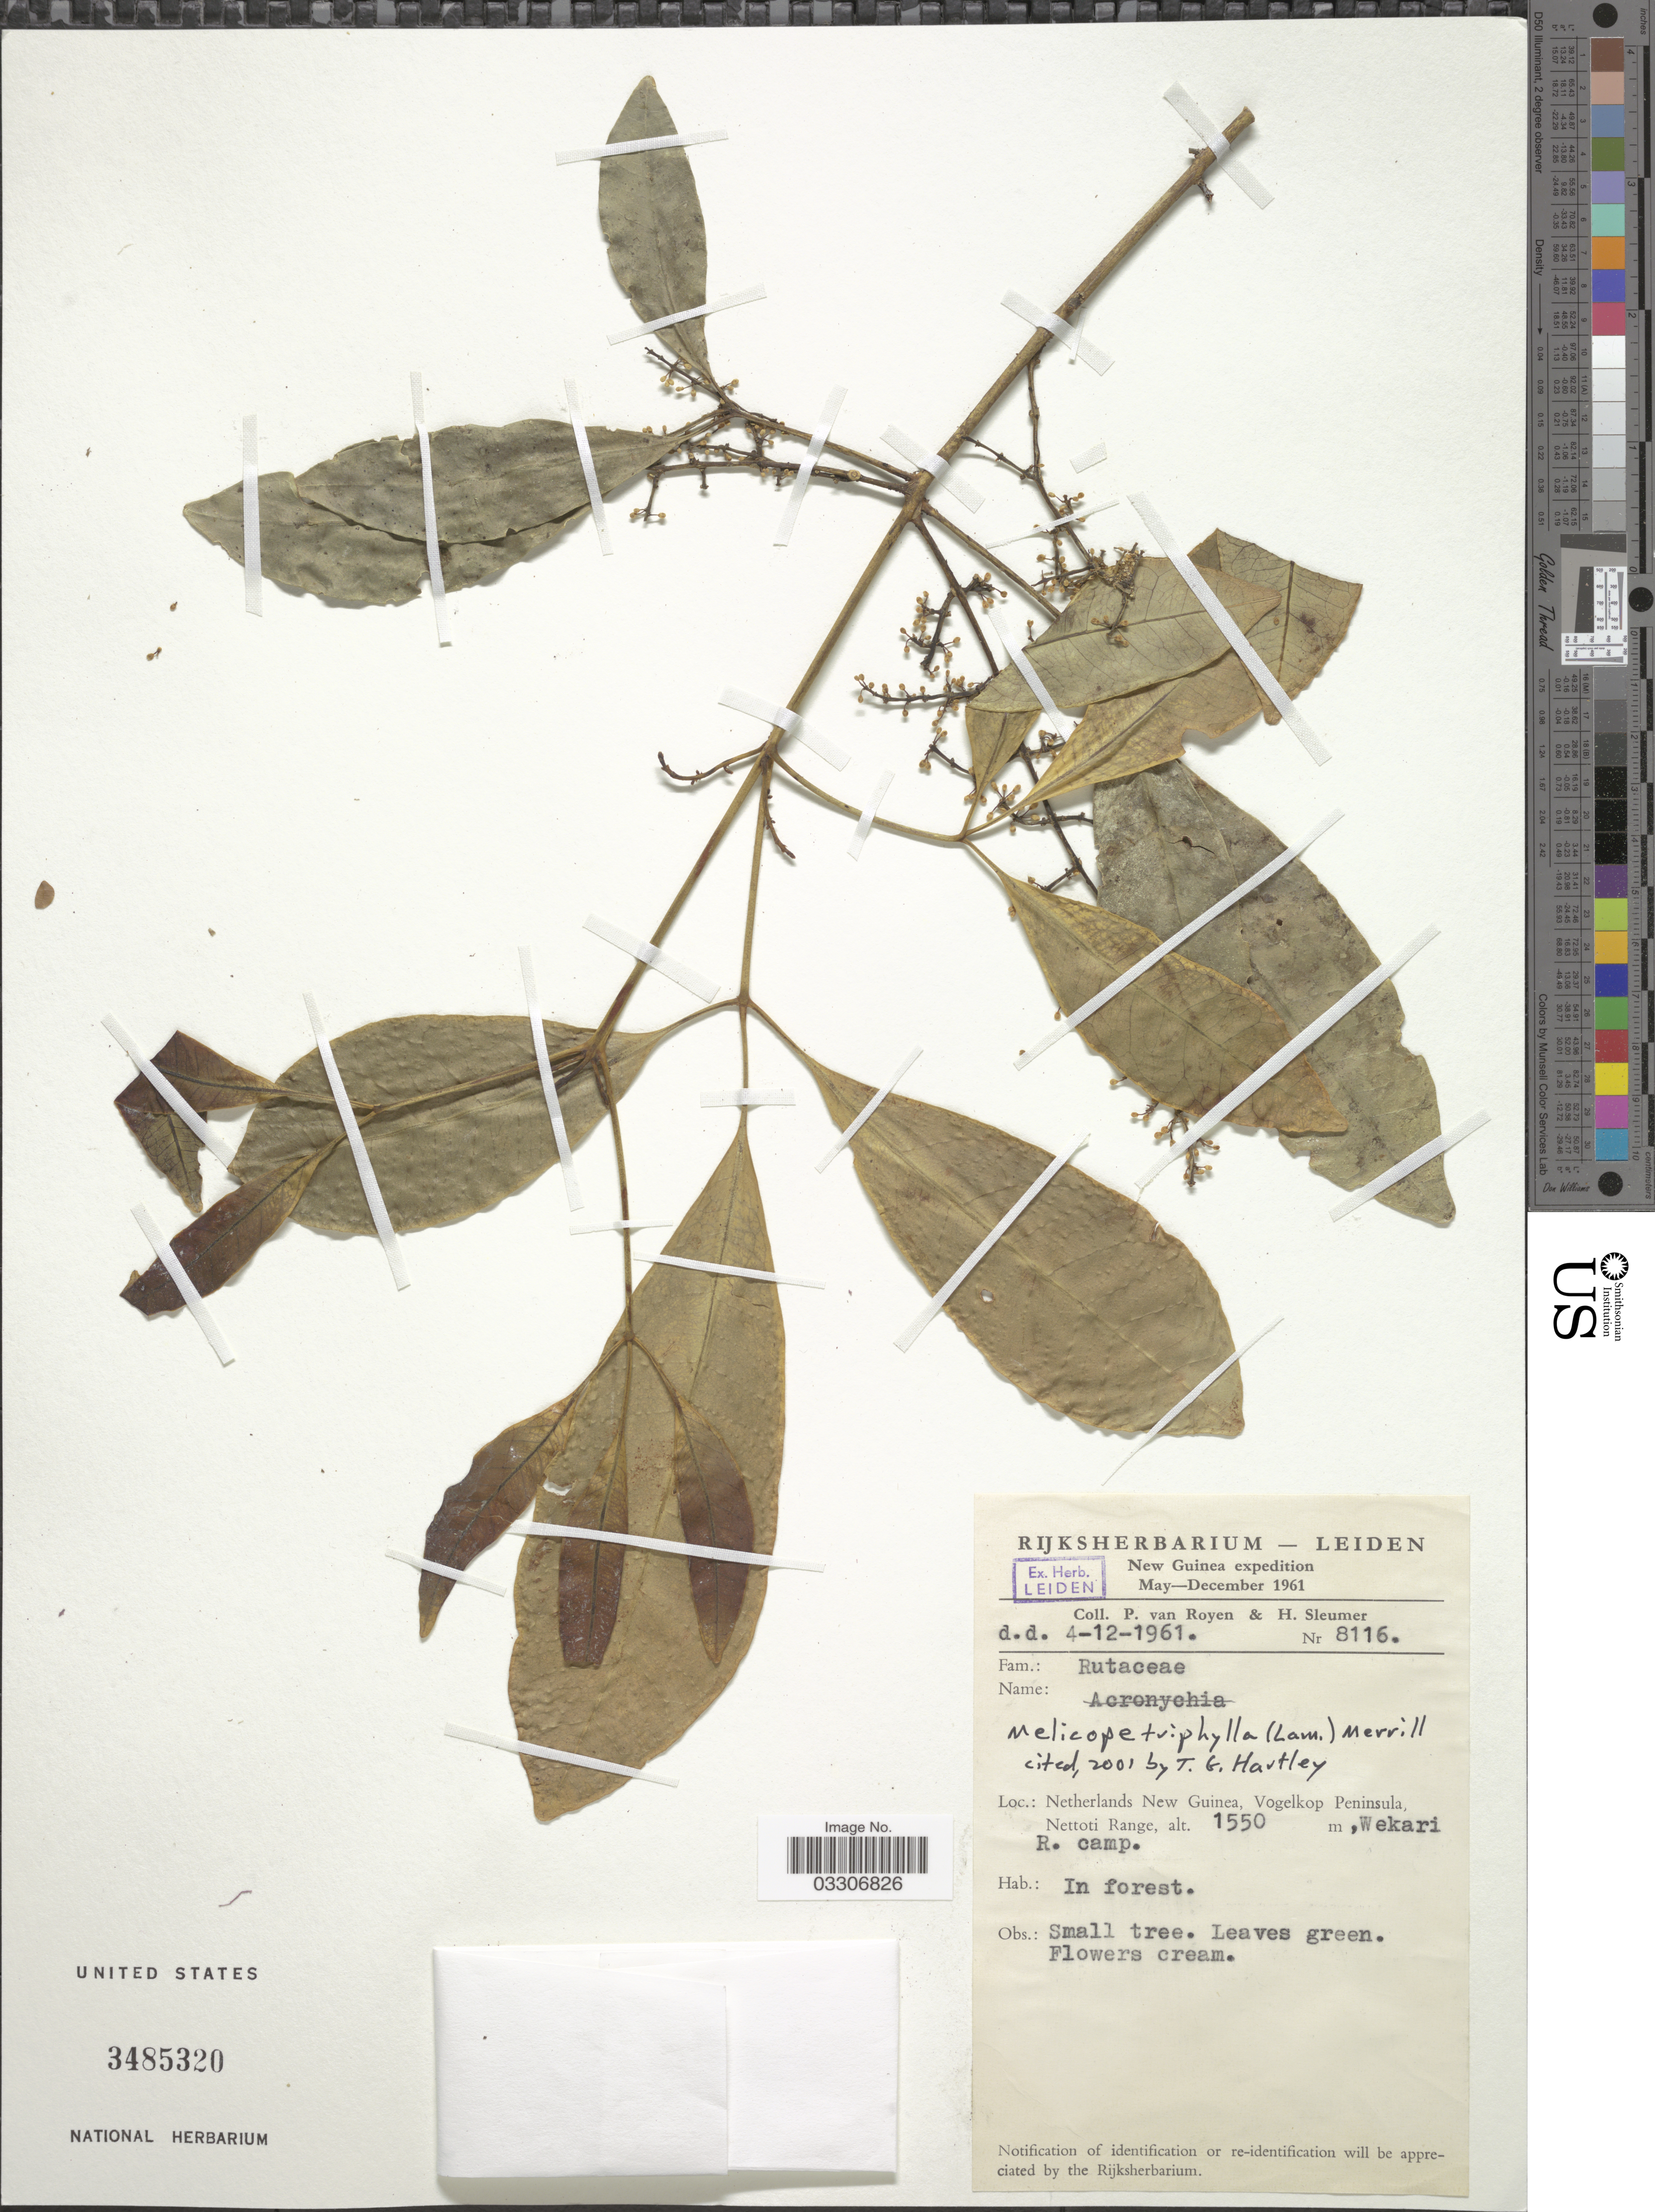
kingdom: Plantae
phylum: Tracheophyta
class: Magnoliopsida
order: Sapindales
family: Rutaceae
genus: Melicope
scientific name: Melicope triphylla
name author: (Lam.) Merr.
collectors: P. van Royen & H. O. Sleumer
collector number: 8116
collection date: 1961-12-04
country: Indonesia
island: New Guinea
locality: Netherlands New Guinea, Vogelkop Peninsula, Nettoti Range, Wekari R. camp.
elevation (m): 1550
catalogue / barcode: US 3485320